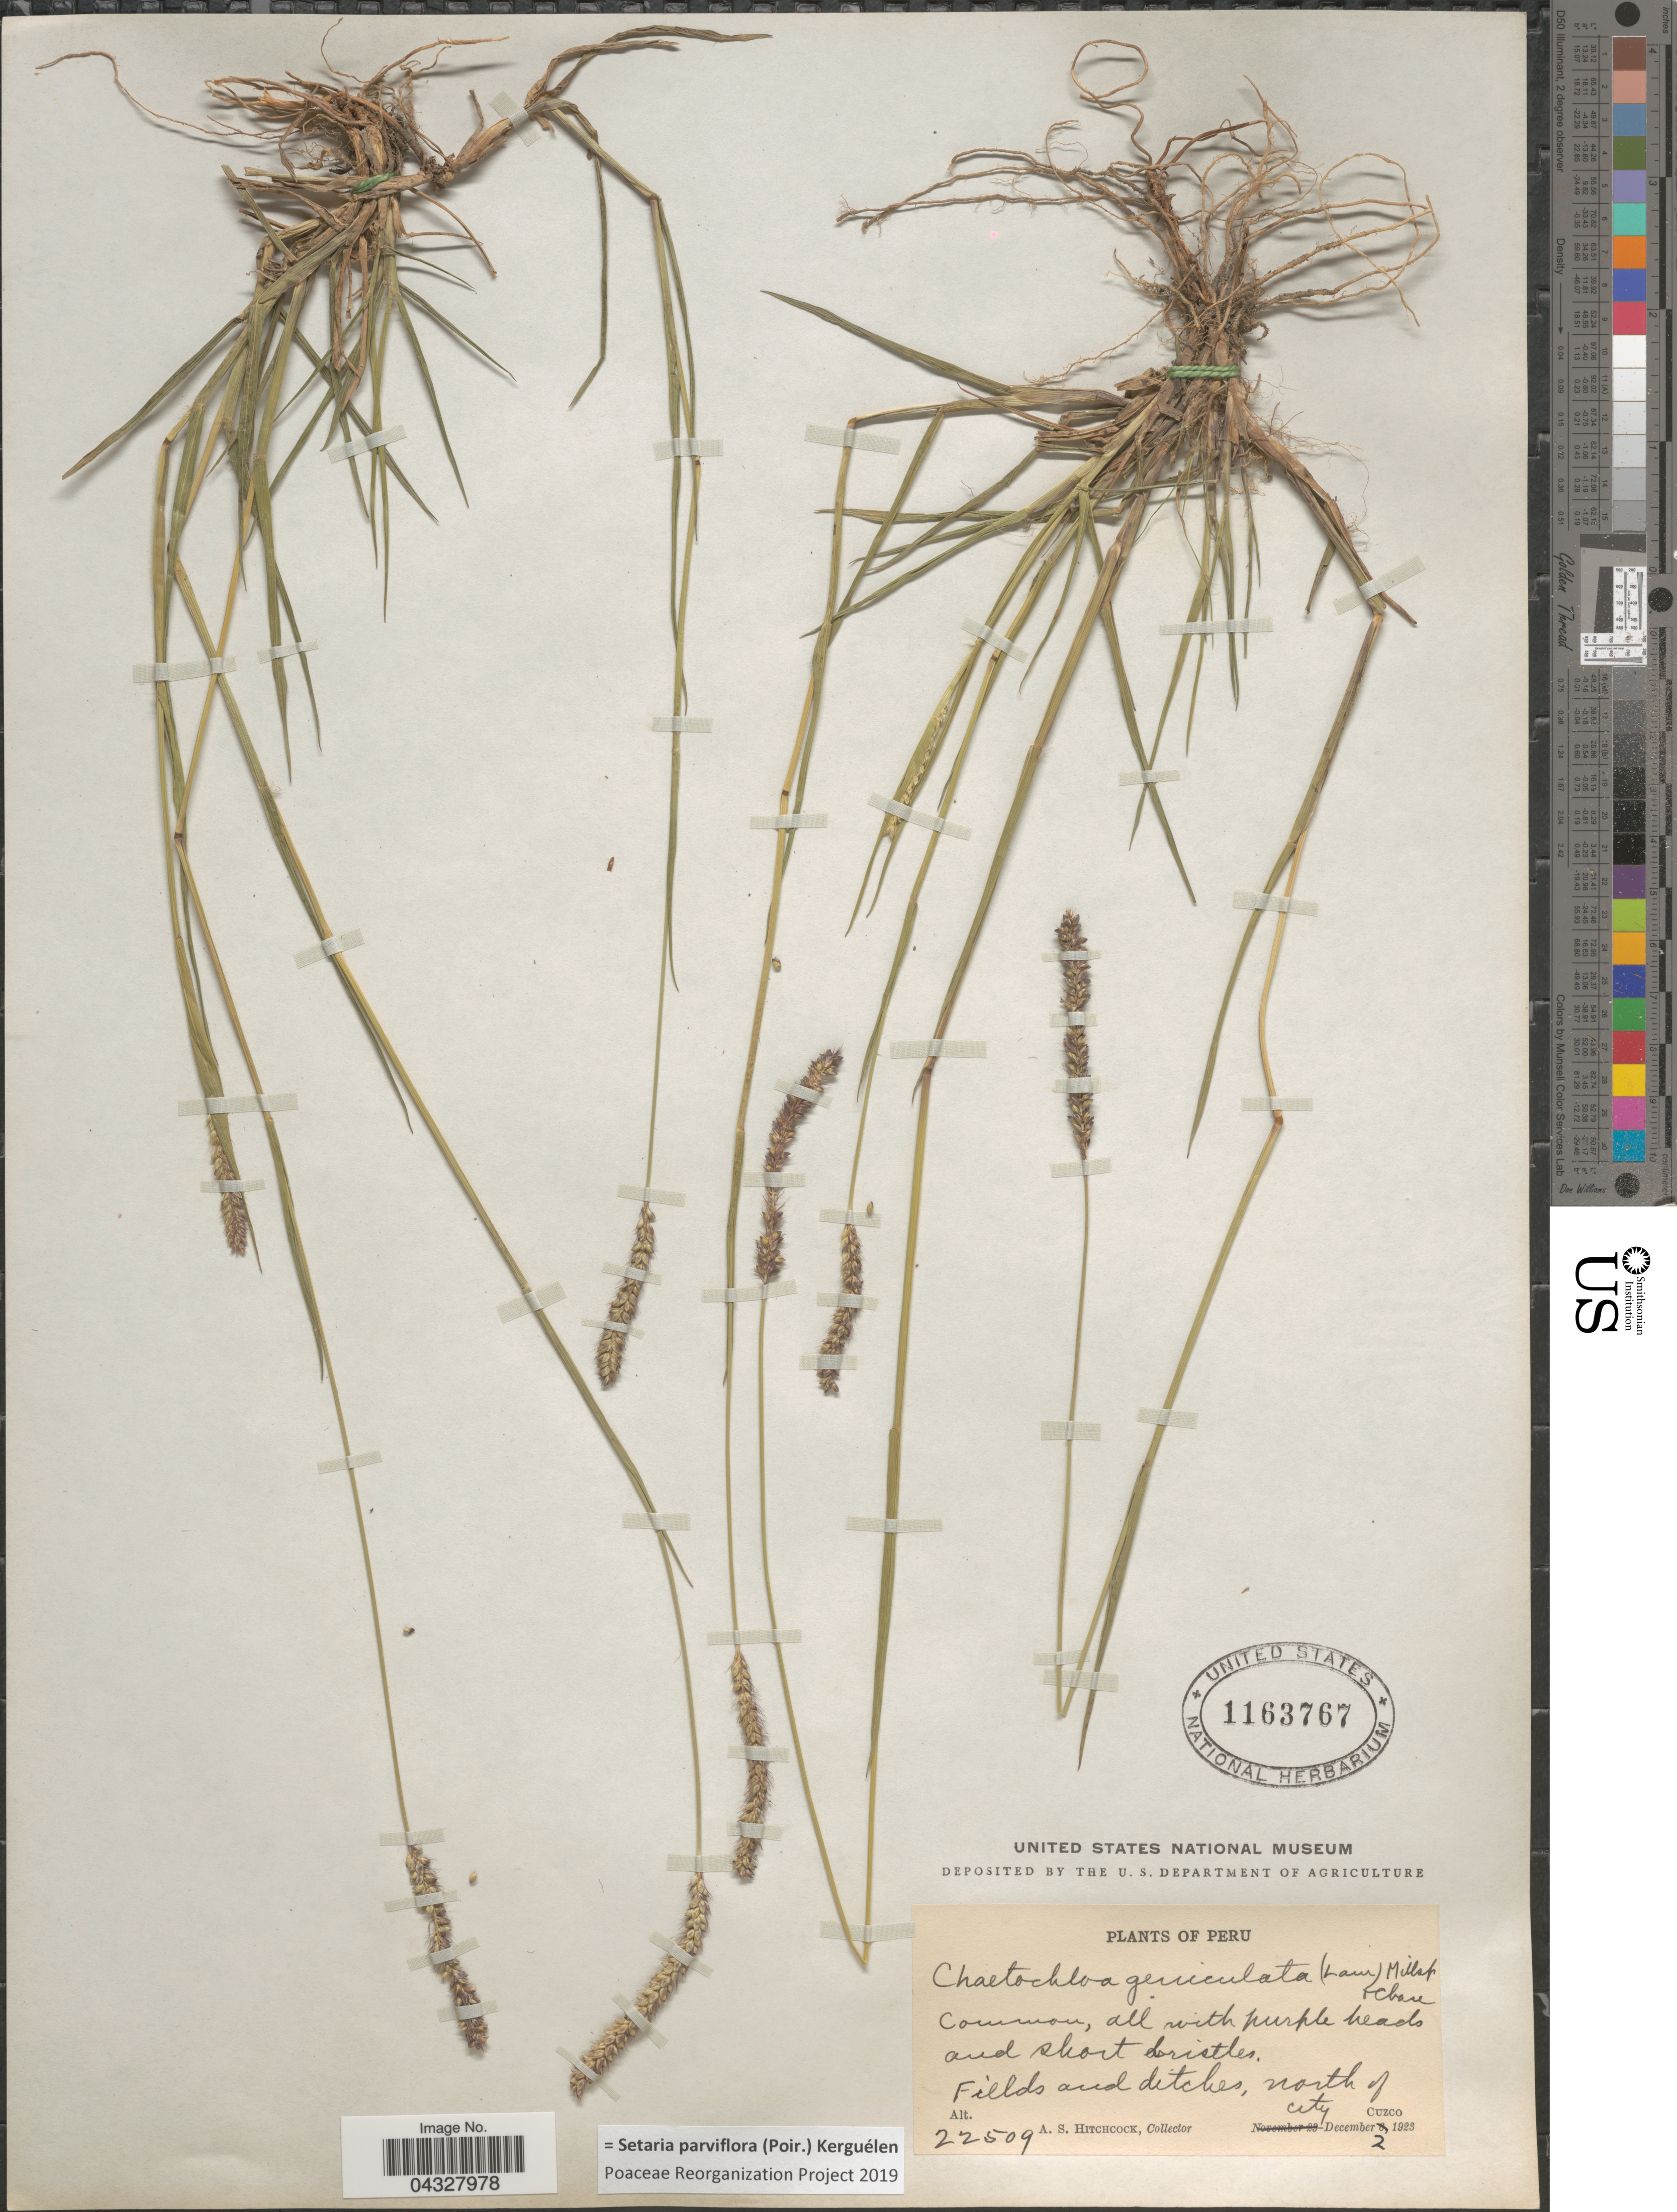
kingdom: Plantae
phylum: Tracheophyta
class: Liliopsida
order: Poales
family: Poaceae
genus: Setaria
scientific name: Setaria parviflora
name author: (Poir.) Kerguélen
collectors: A. S. Hitchcock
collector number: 22509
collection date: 1923-12-02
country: Peru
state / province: Cusco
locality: Fields and ditches, north of city Cuzco.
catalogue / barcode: US 1163767